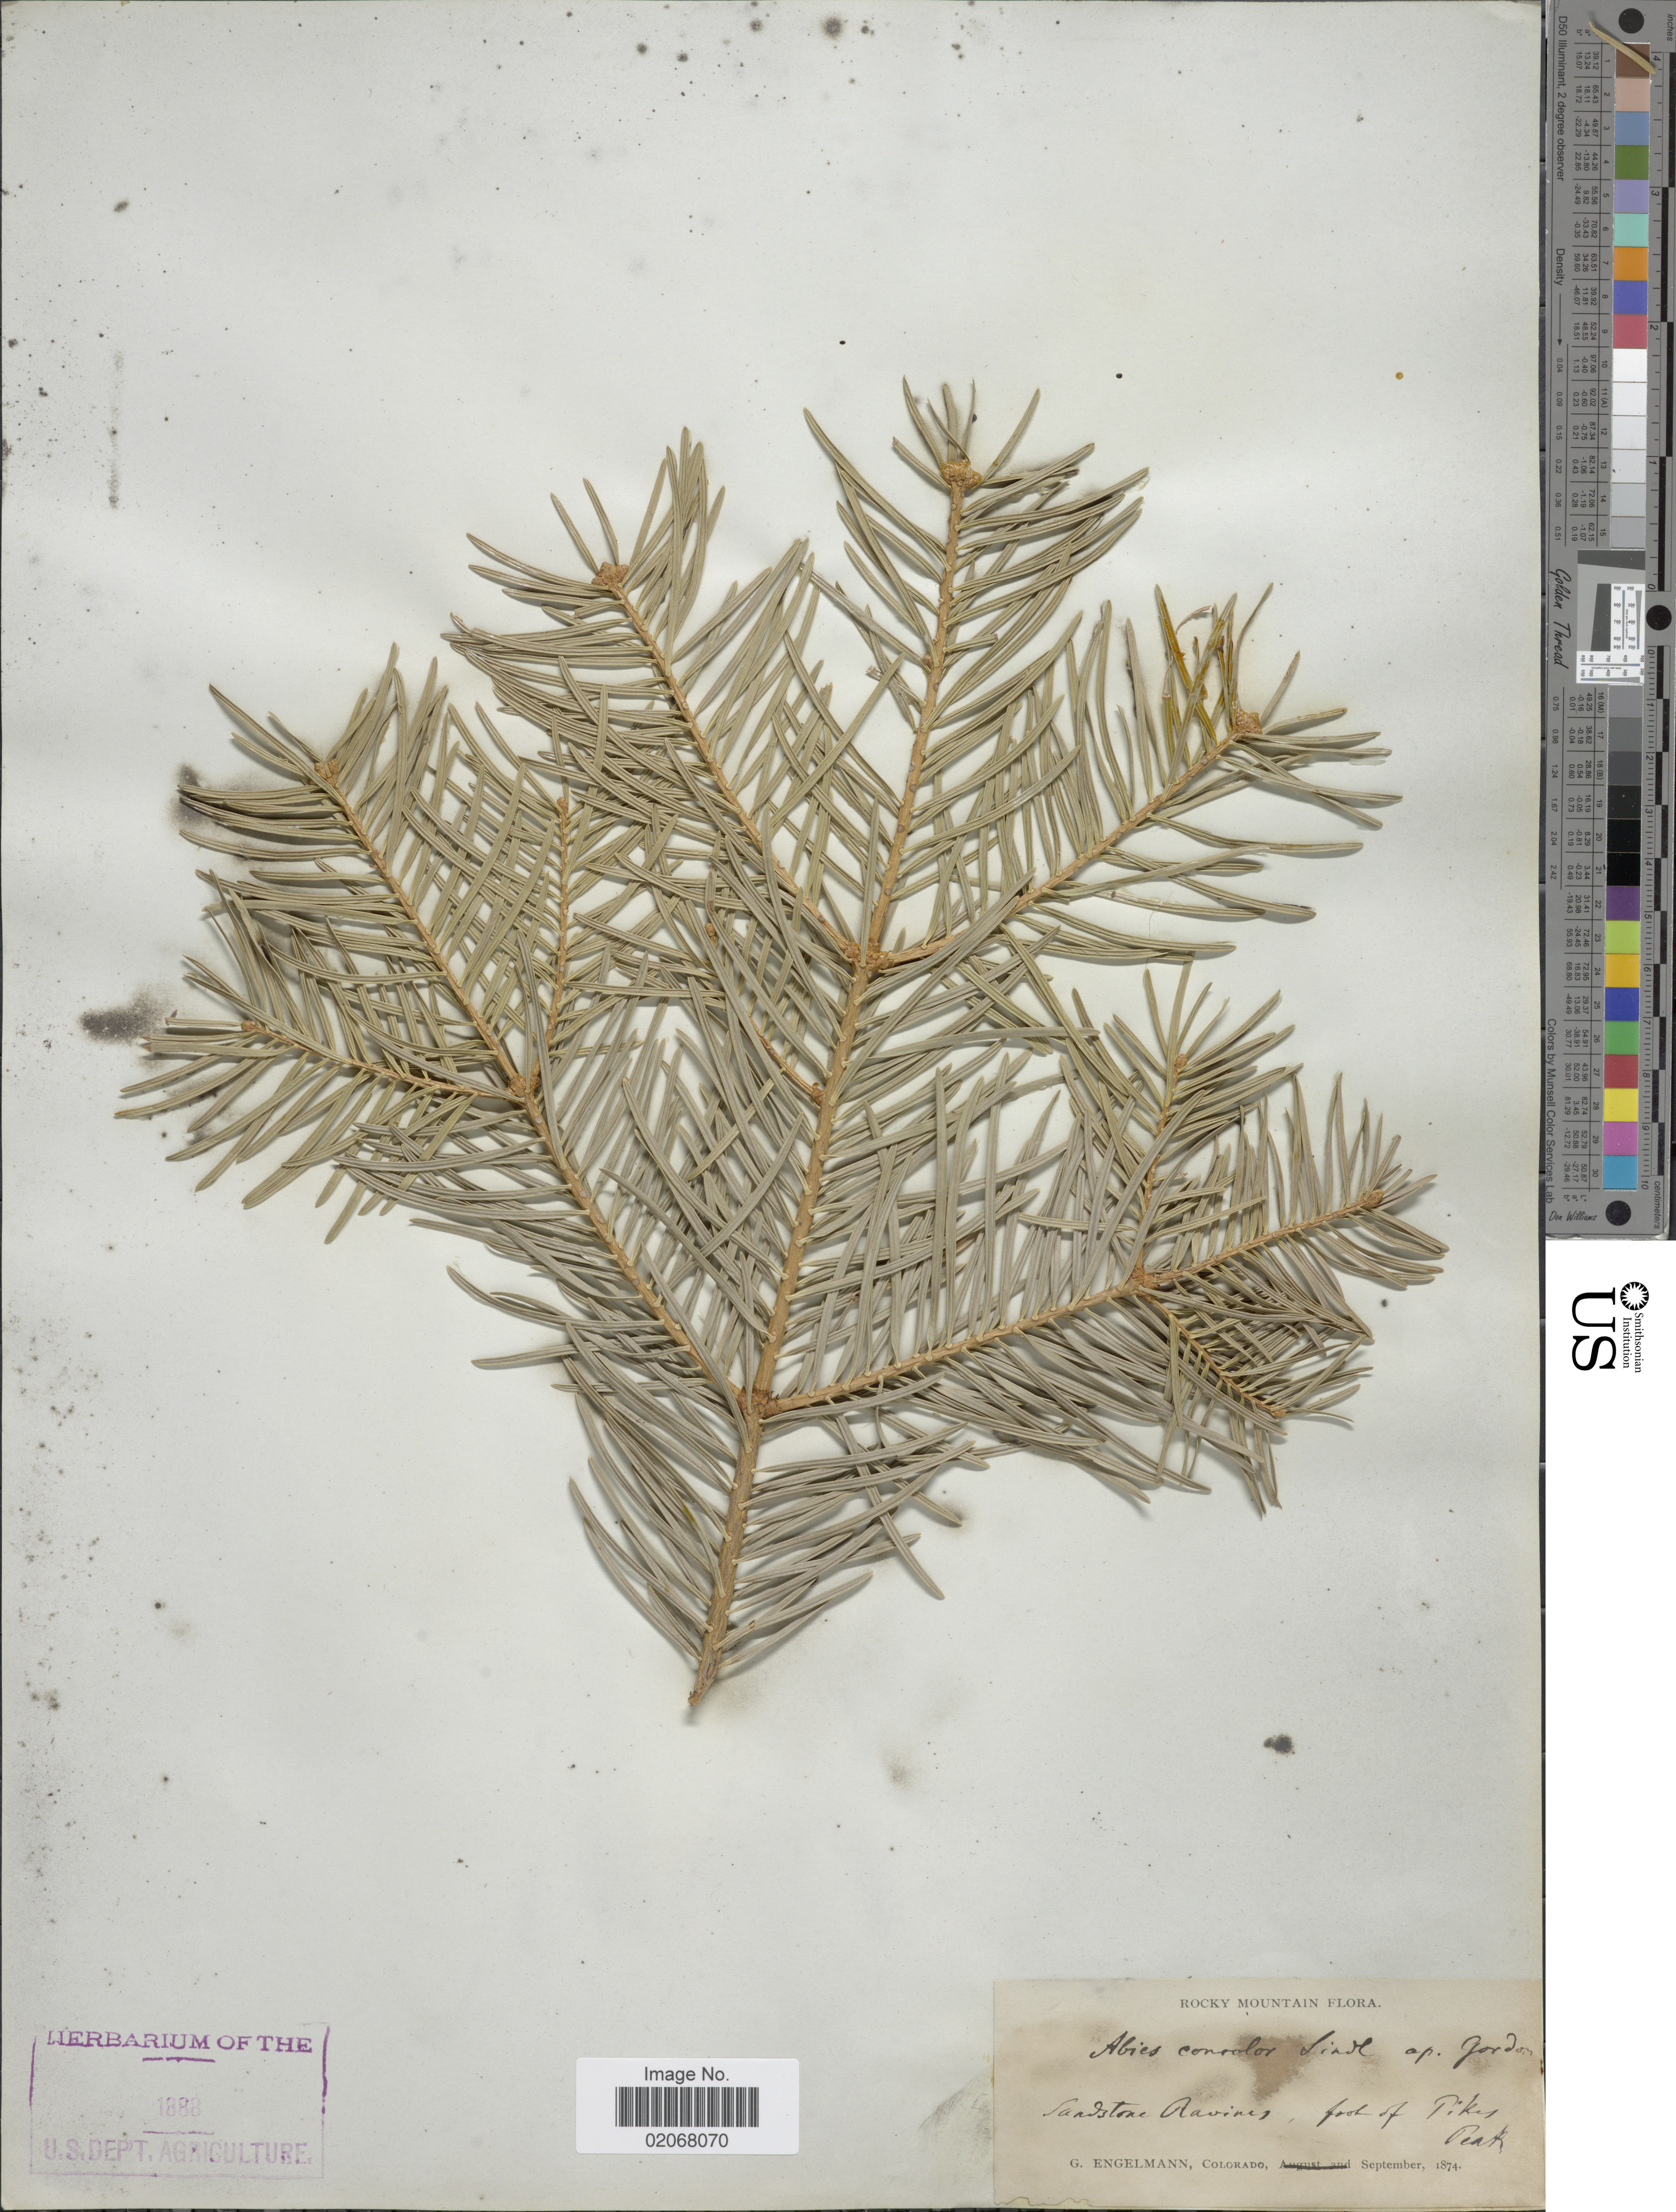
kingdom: Plantae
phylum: Tracheophyta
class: Pinopsida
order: Pinales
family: Pinaceae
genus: Abies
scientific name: Abies concolor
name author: (Gordon & Glend.) Lindl. ex Hildebr.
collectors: G. Engelmann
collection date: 1874-09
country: United States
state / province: Colorado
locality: Rocky Mountain, Sandstone Ravines, foot of Pikes Peak